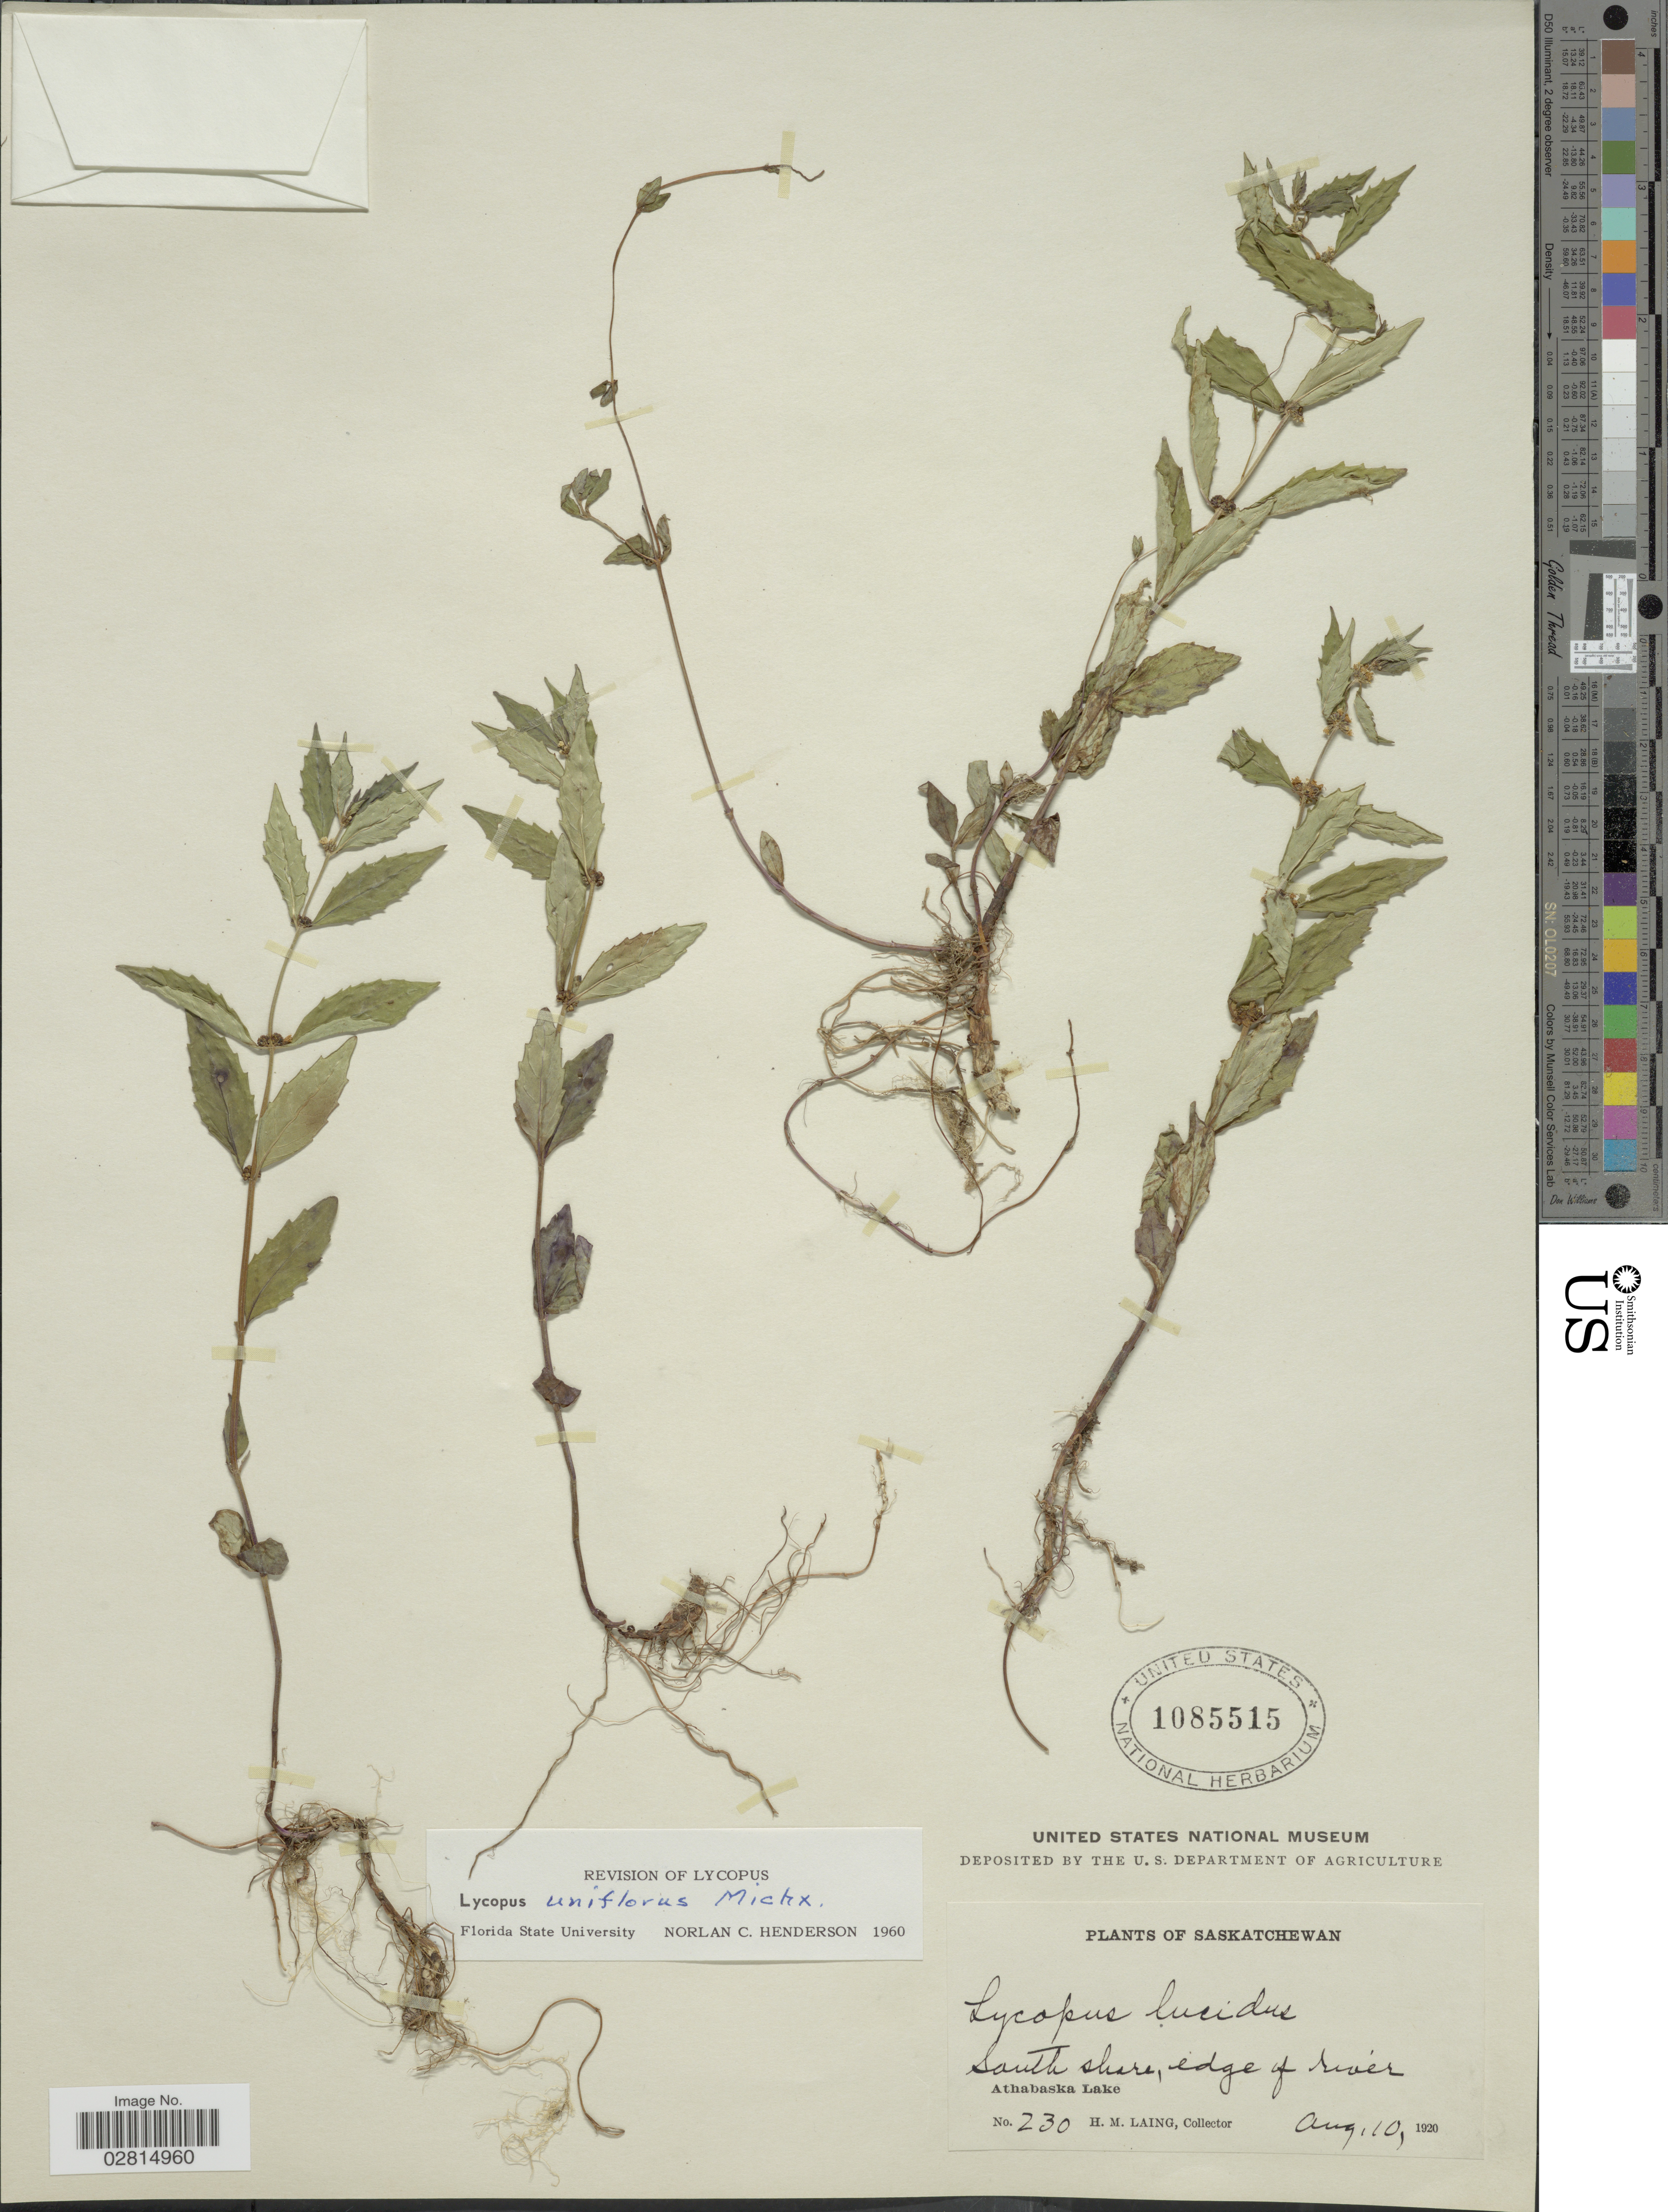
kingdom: Plantae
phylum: Tracheophyta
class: Magnoliopsida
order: Lamiales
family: Lamiaceae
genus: Lycopus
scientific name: Lycopus uniflorus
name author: Michx.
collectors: H. Laing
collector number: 230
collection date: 1920-08-10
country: Canada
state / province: Saskatchewan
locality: South shore, edge of river, Athabaska Lake.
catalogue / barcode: US 1085515